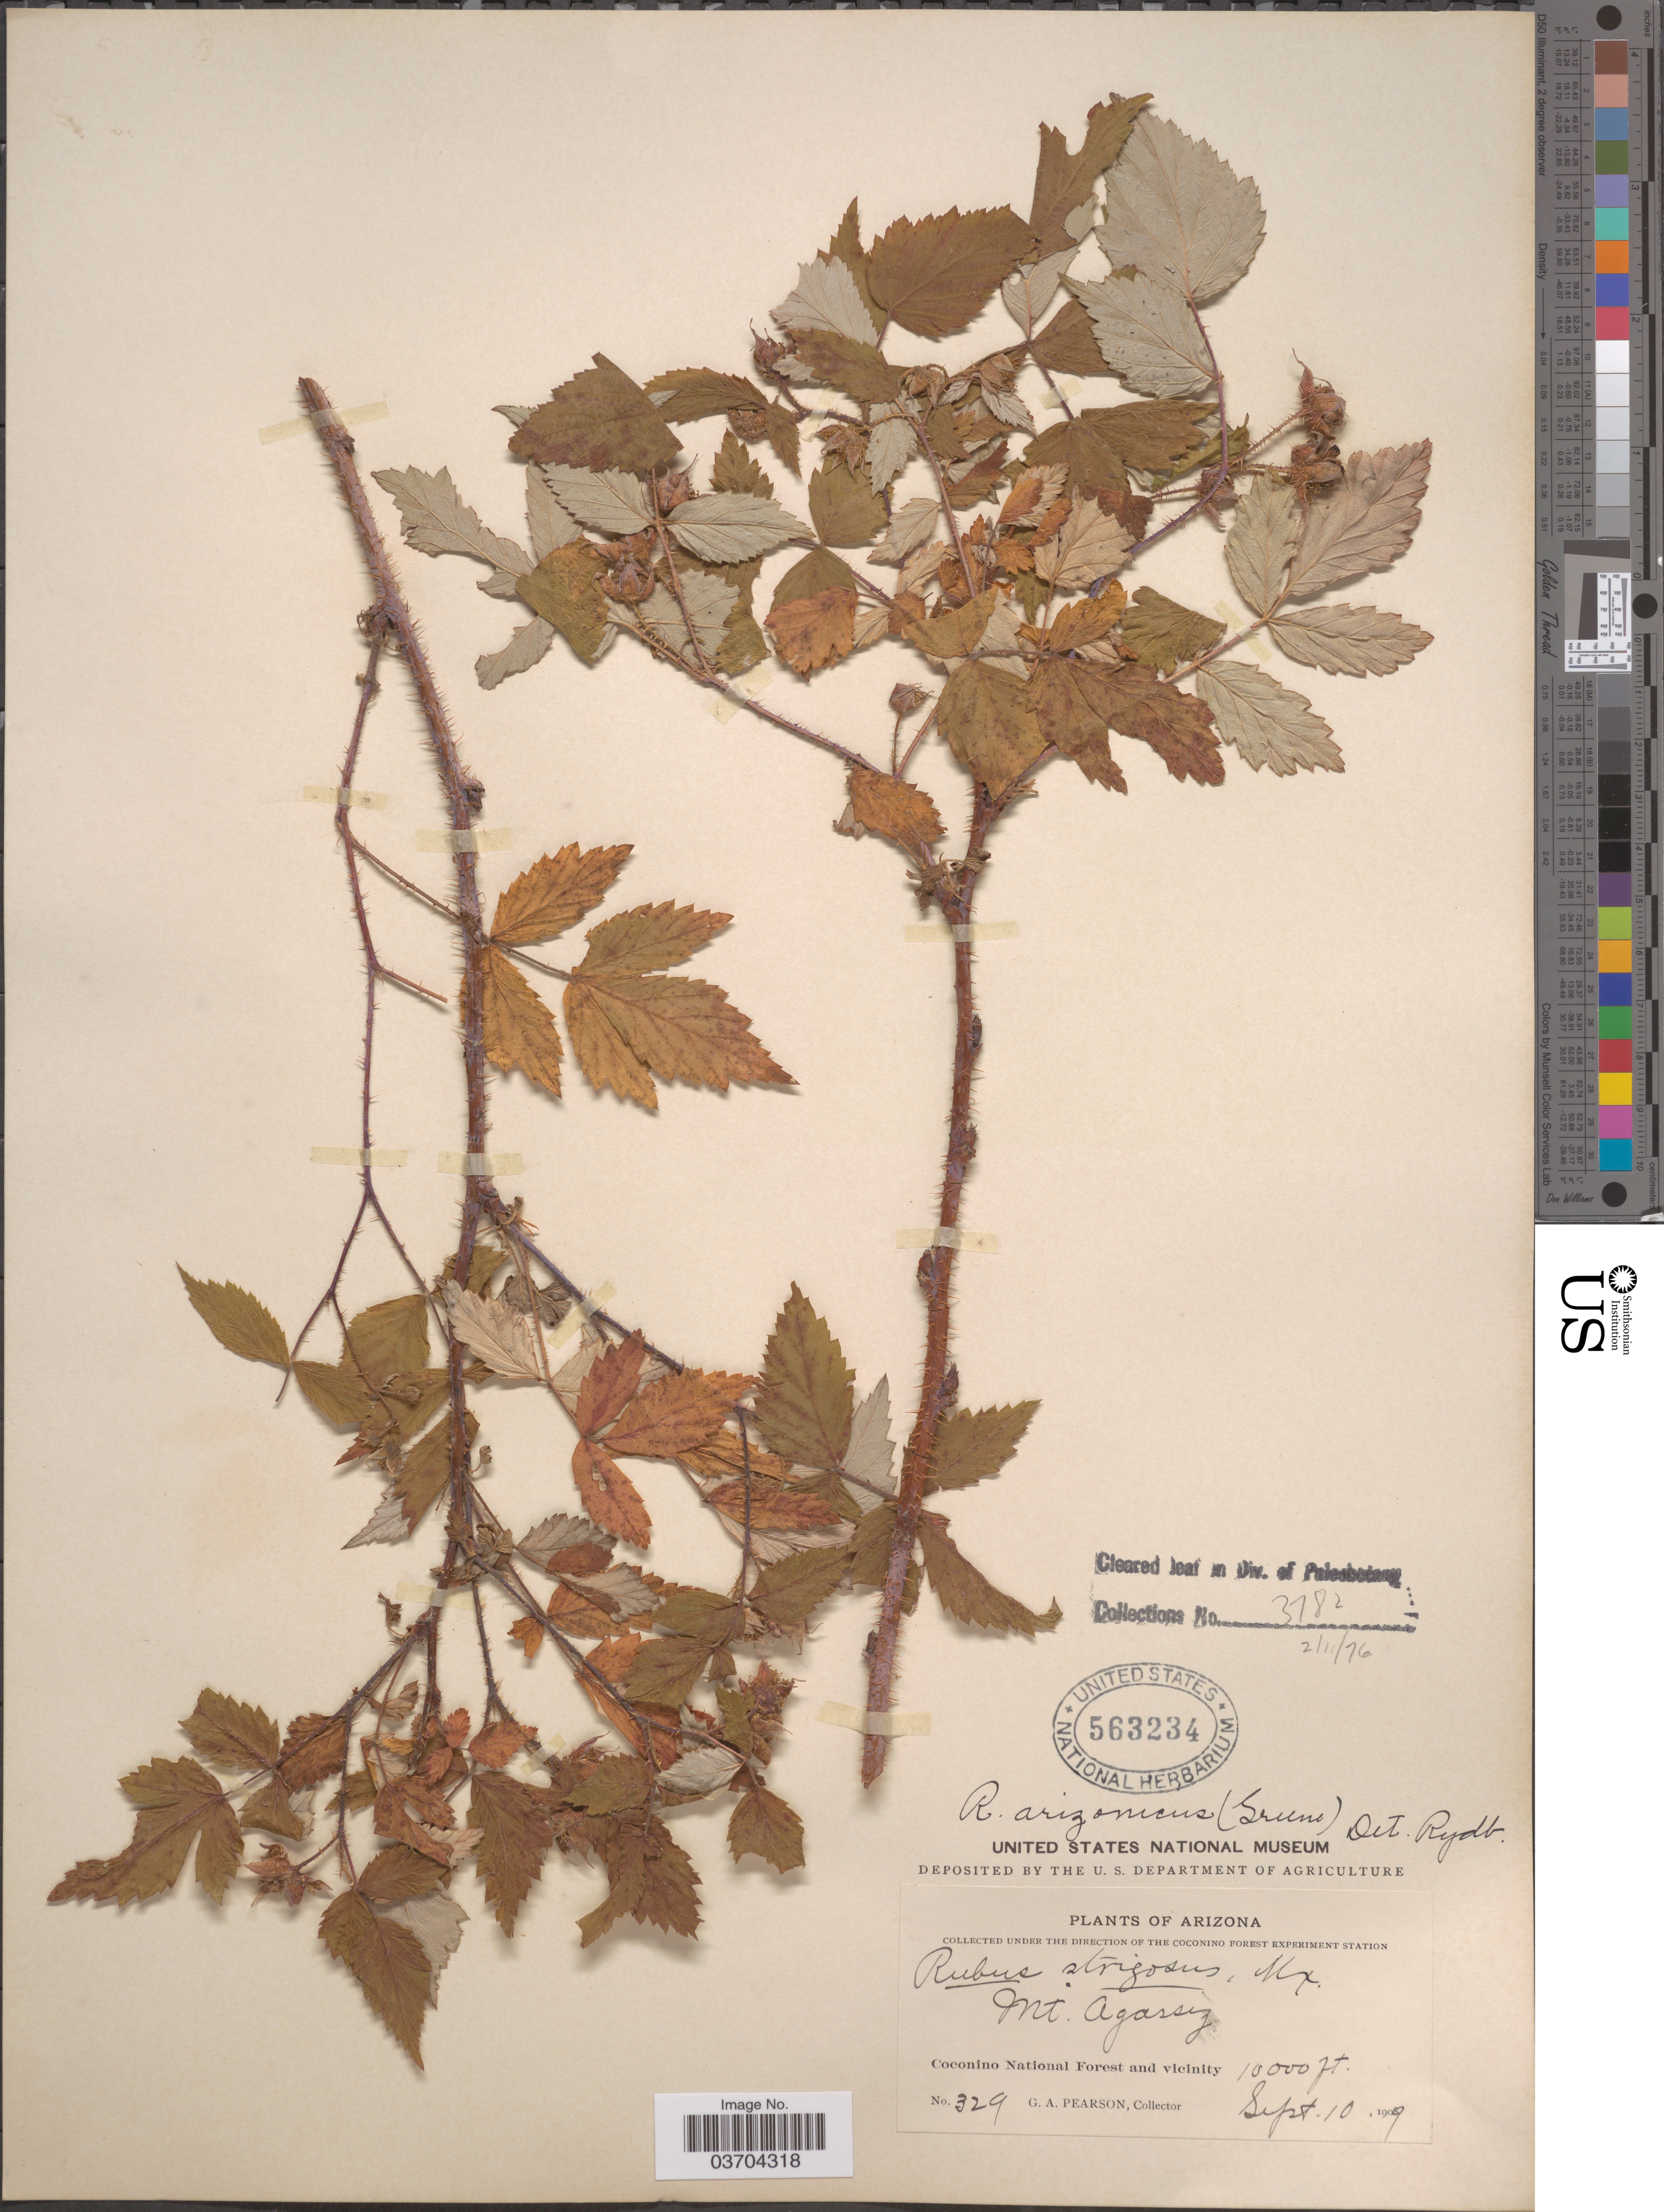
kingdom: Plantae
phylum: Tracheophyta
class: Magnoliopsida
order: Rosales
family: Rosaceae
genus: Rubus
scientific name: Rubus arizonicus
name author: (Greene) Rydb.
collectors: G. Pearson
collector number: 329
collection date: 1909-09-10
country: United States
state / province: Arizona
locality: Mt. Agassiz. Coconino National Forest and vicinity.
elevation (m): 3048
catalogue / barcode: US 563234